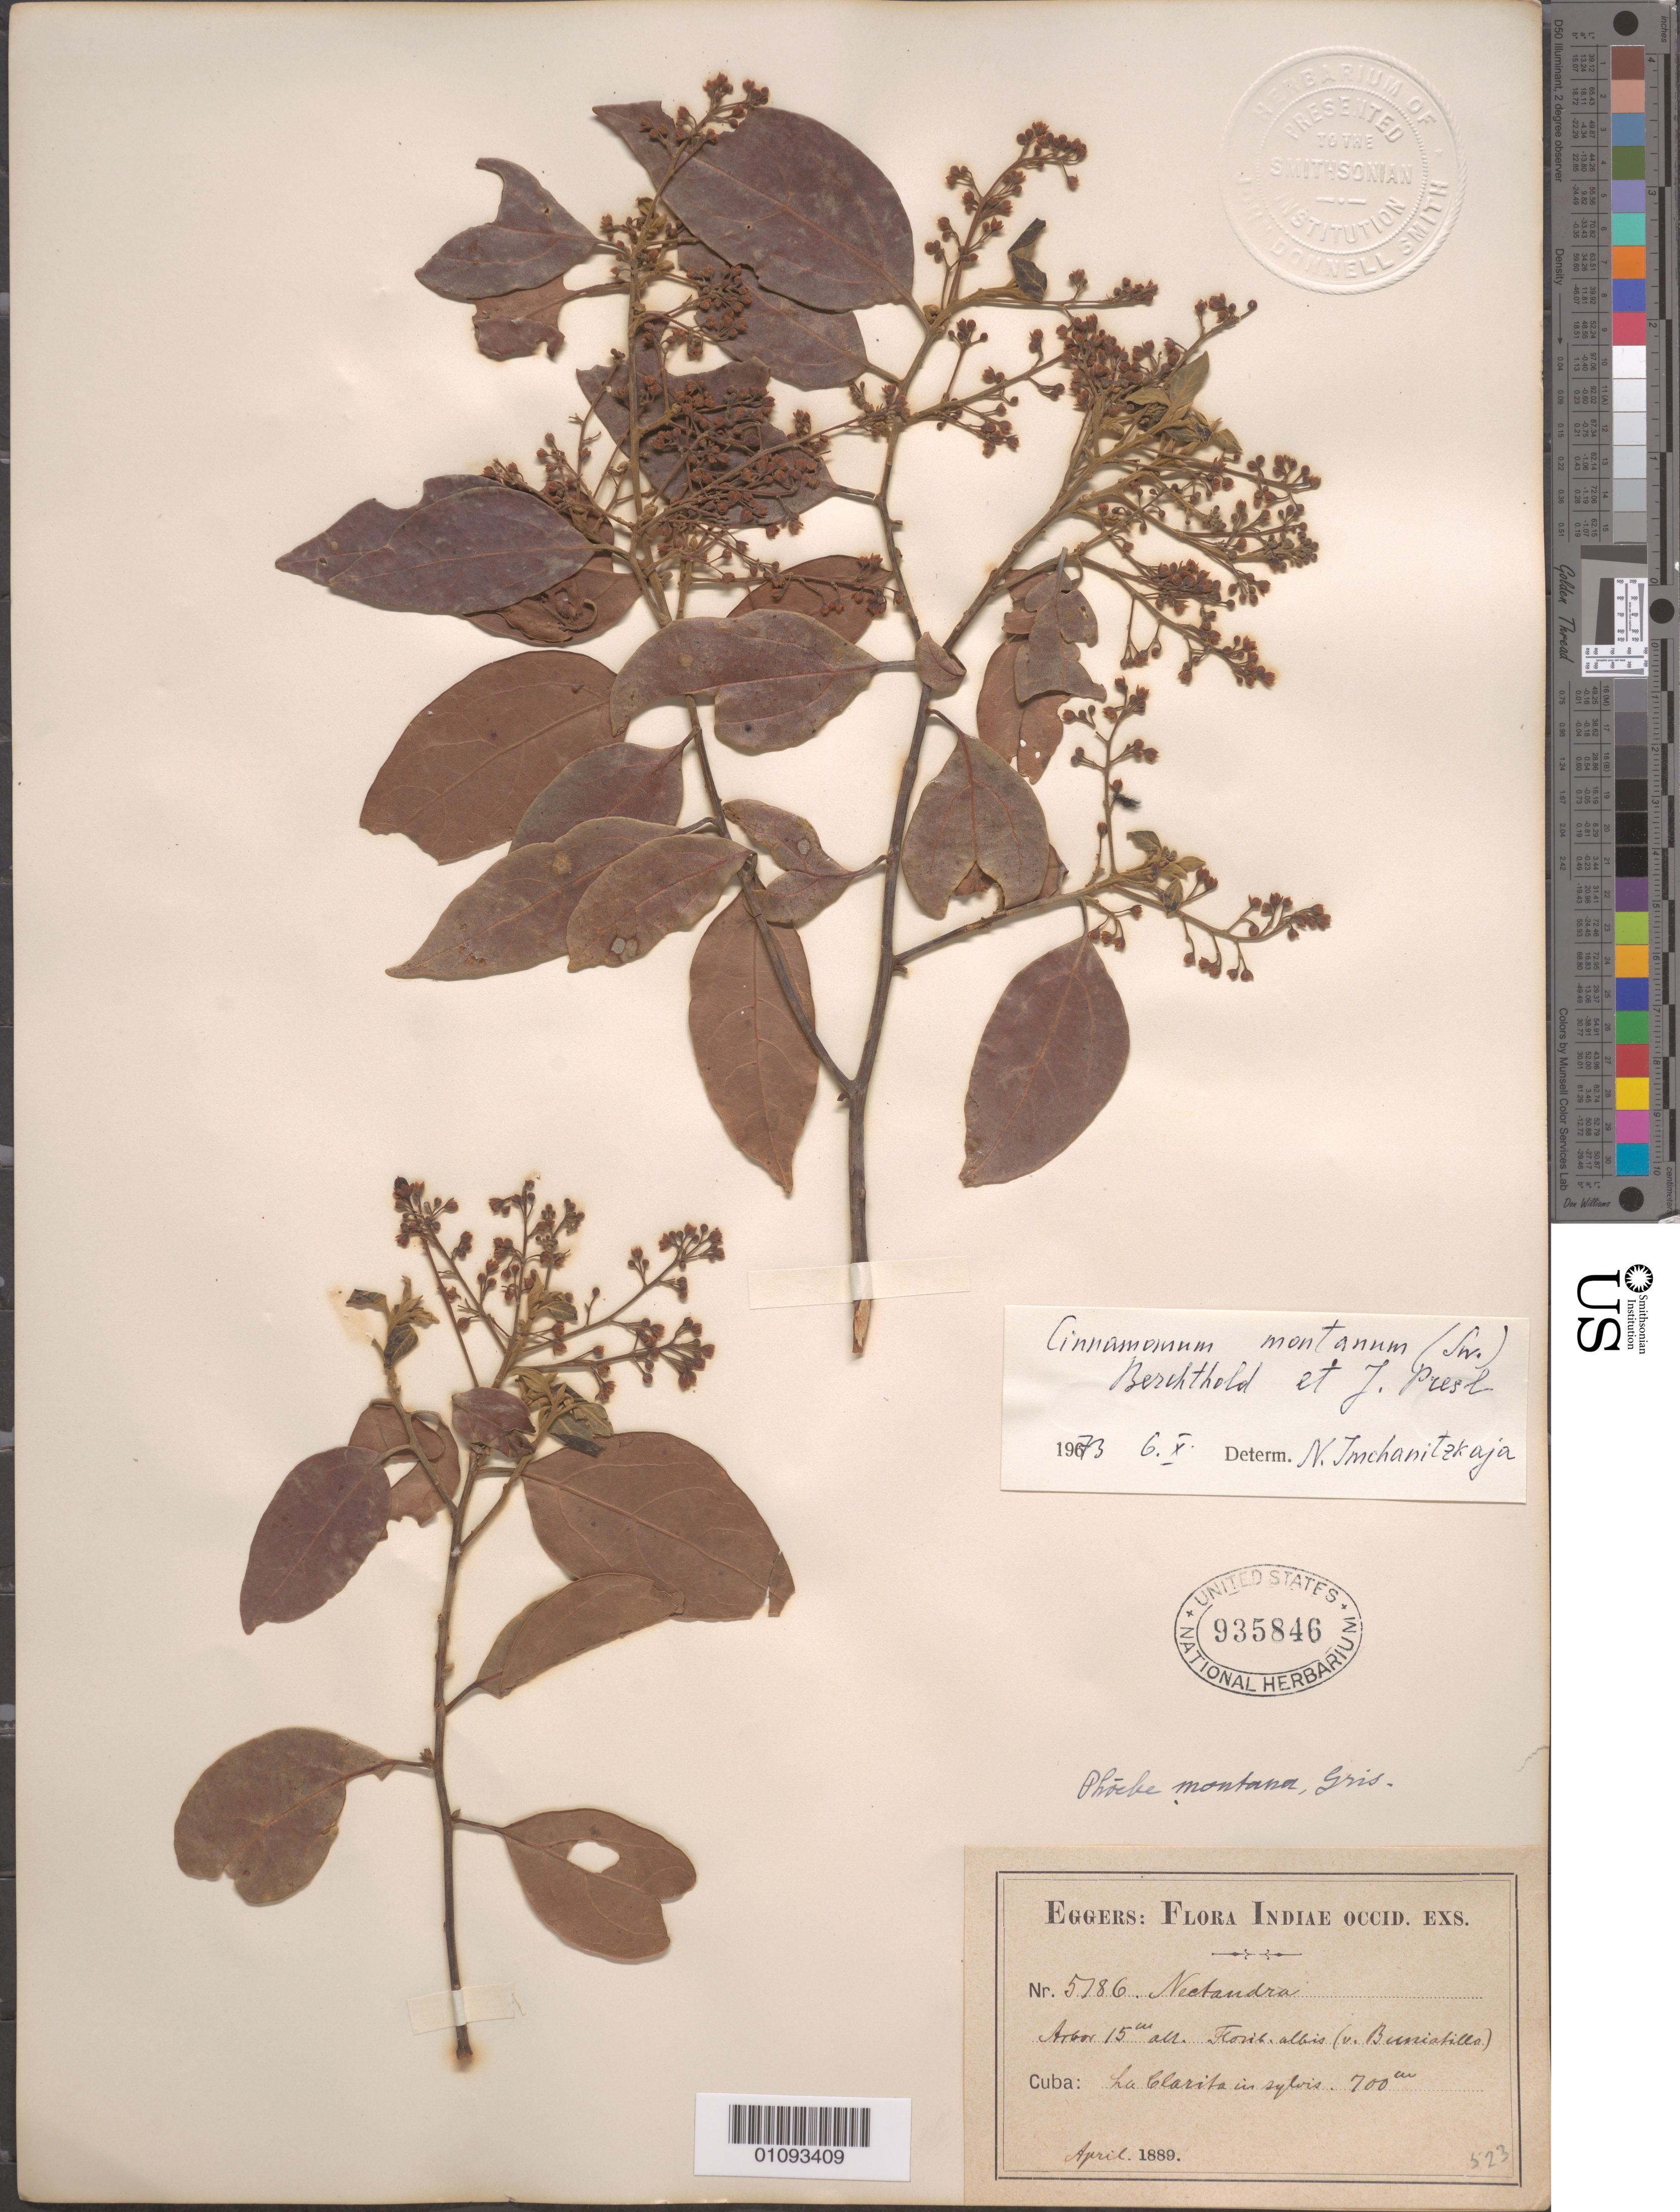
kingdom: Plantae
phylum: Tracheophyta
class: Magnoliopsida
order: Laurales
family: Lauraceae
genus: Cinnamomum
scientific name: Cinnamomum montanum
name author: (Sw.) J. Presl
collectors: H. F. A. von Eggers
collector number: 5786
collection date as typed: Apr 1889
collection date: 1889-04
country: Cuba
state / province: Camagüey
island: Cuba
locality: La Clarita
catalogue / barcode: US 935846